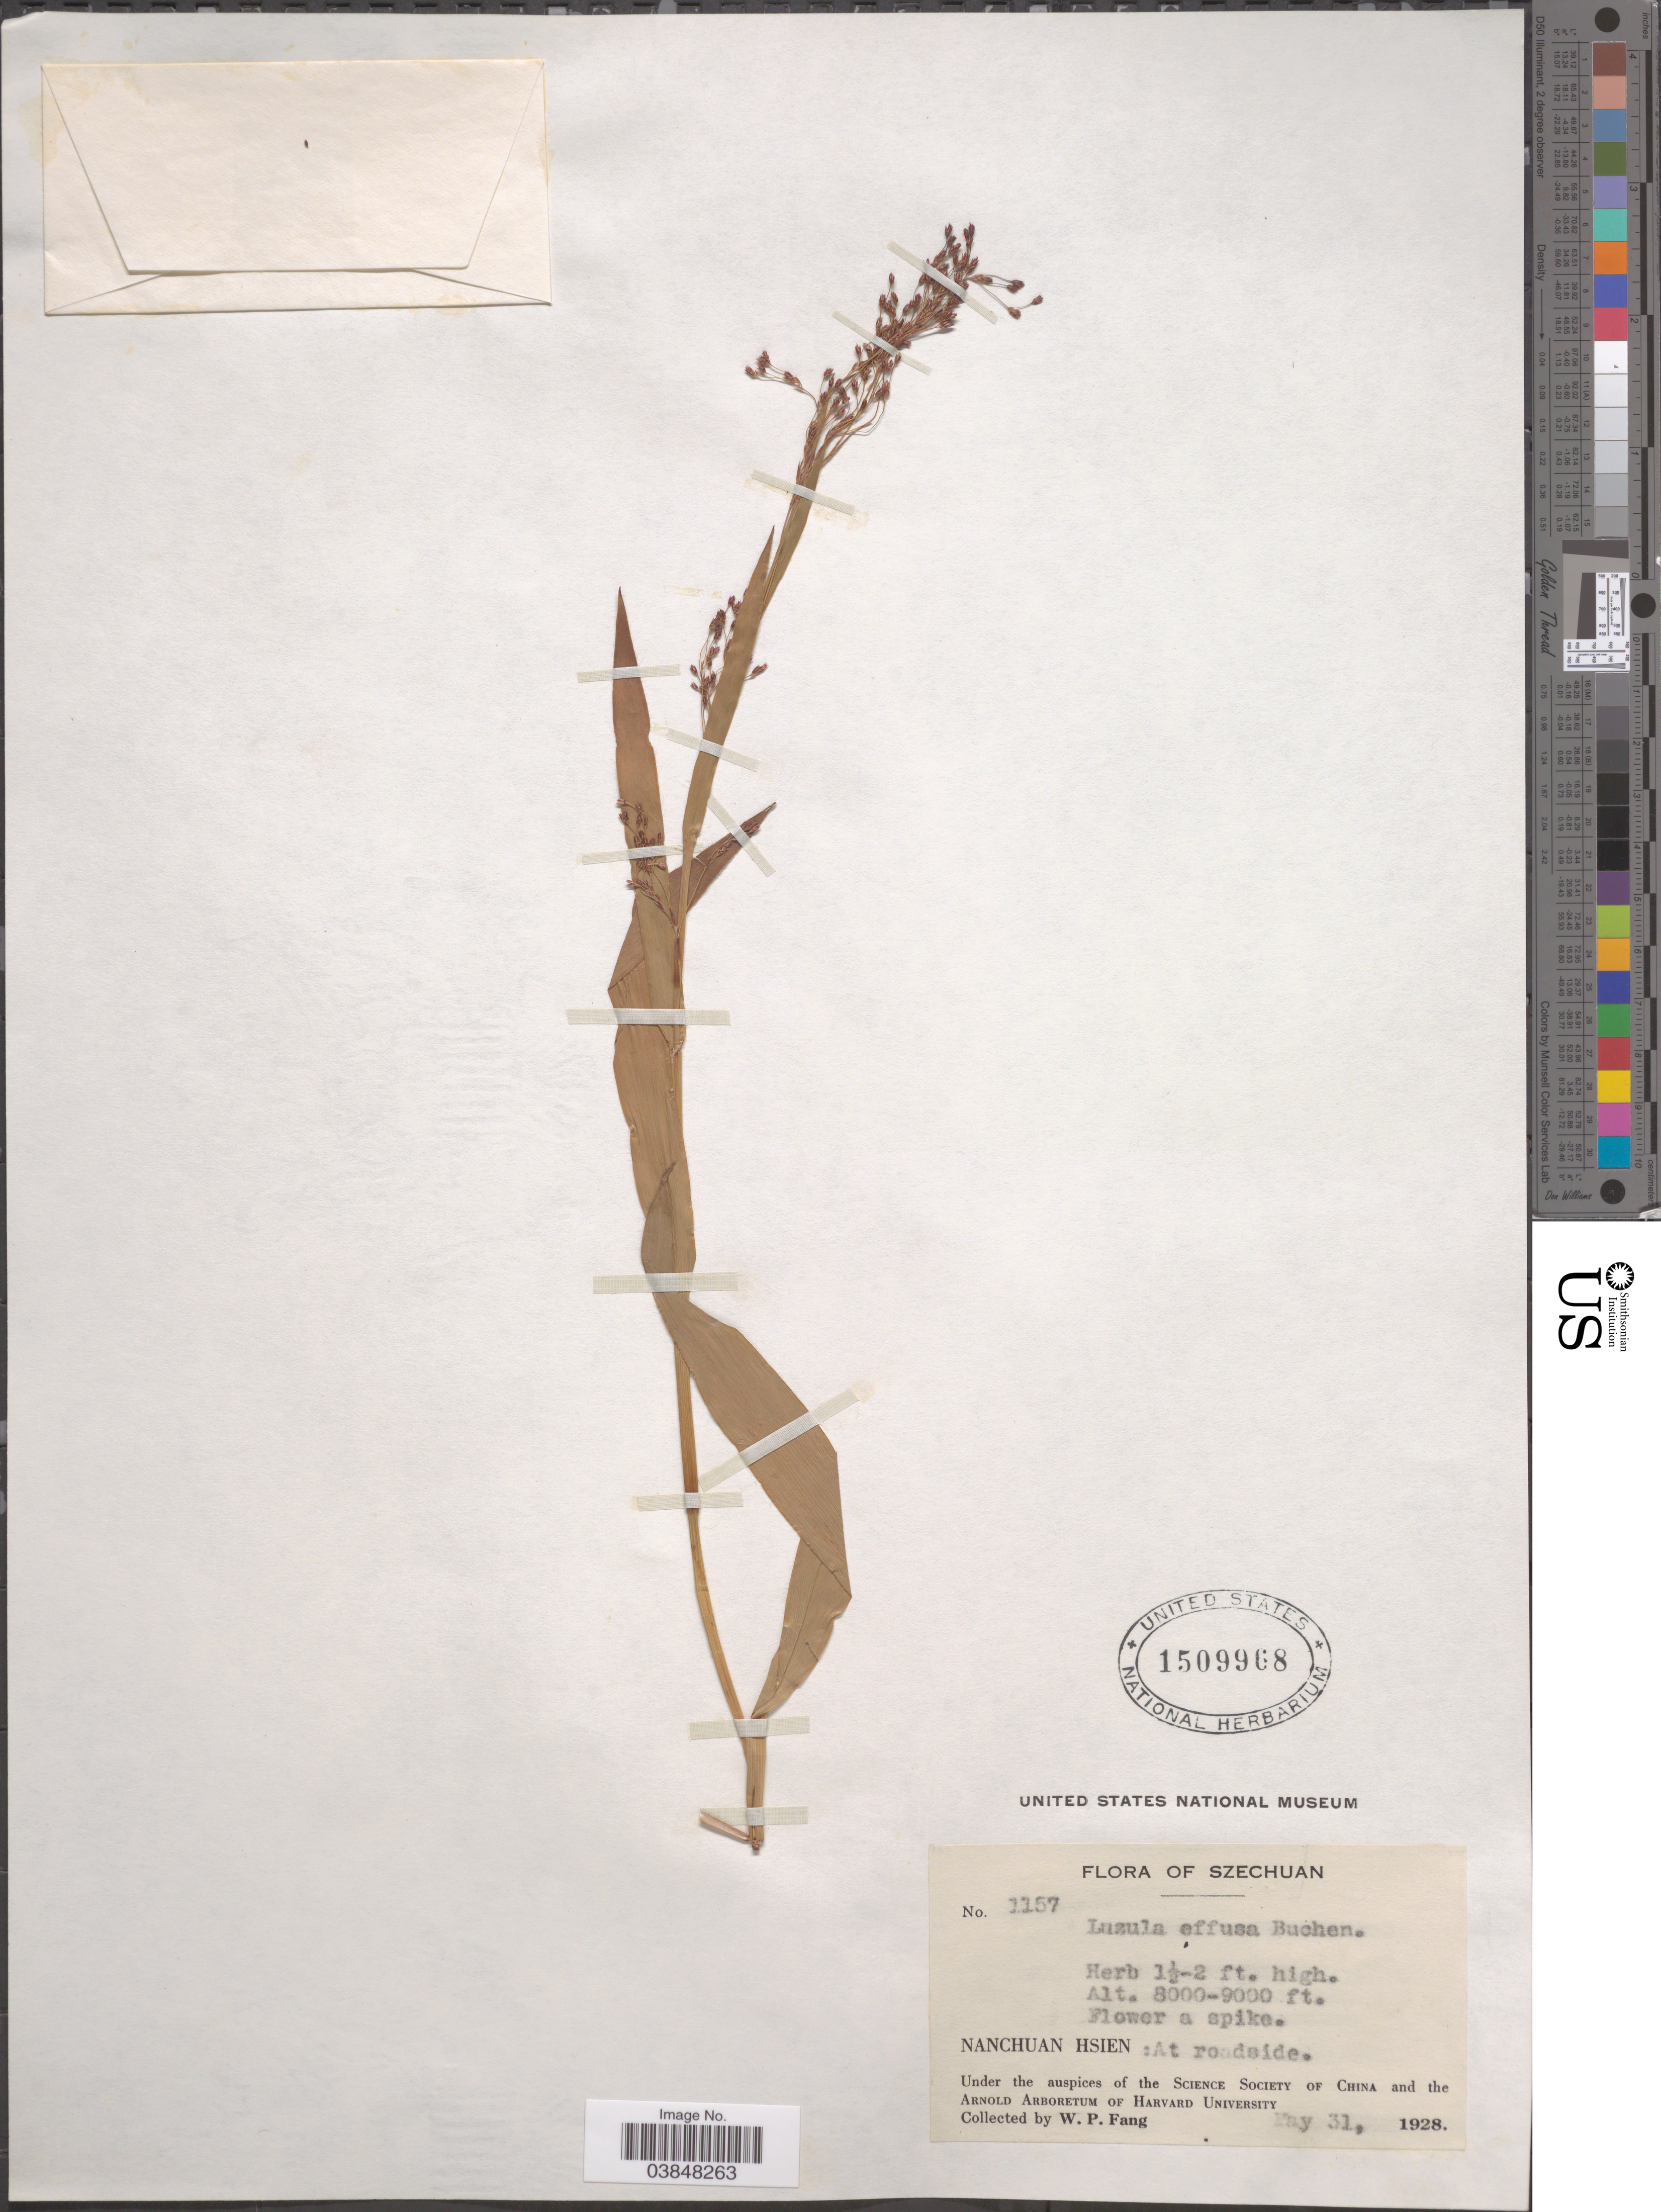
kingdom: Plantae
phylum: Tracheophyta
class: Liliopsida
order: Poales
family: Juncaceae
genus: Luzula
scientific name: Luzula effusa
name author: Buchenau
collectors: W. P. Fang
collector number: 1157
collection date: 1928-05-31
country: China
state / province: Sichuan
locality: Szechuan. Nanchuan Hsien: At roadside.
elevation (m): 2438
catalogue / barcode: US 1509968